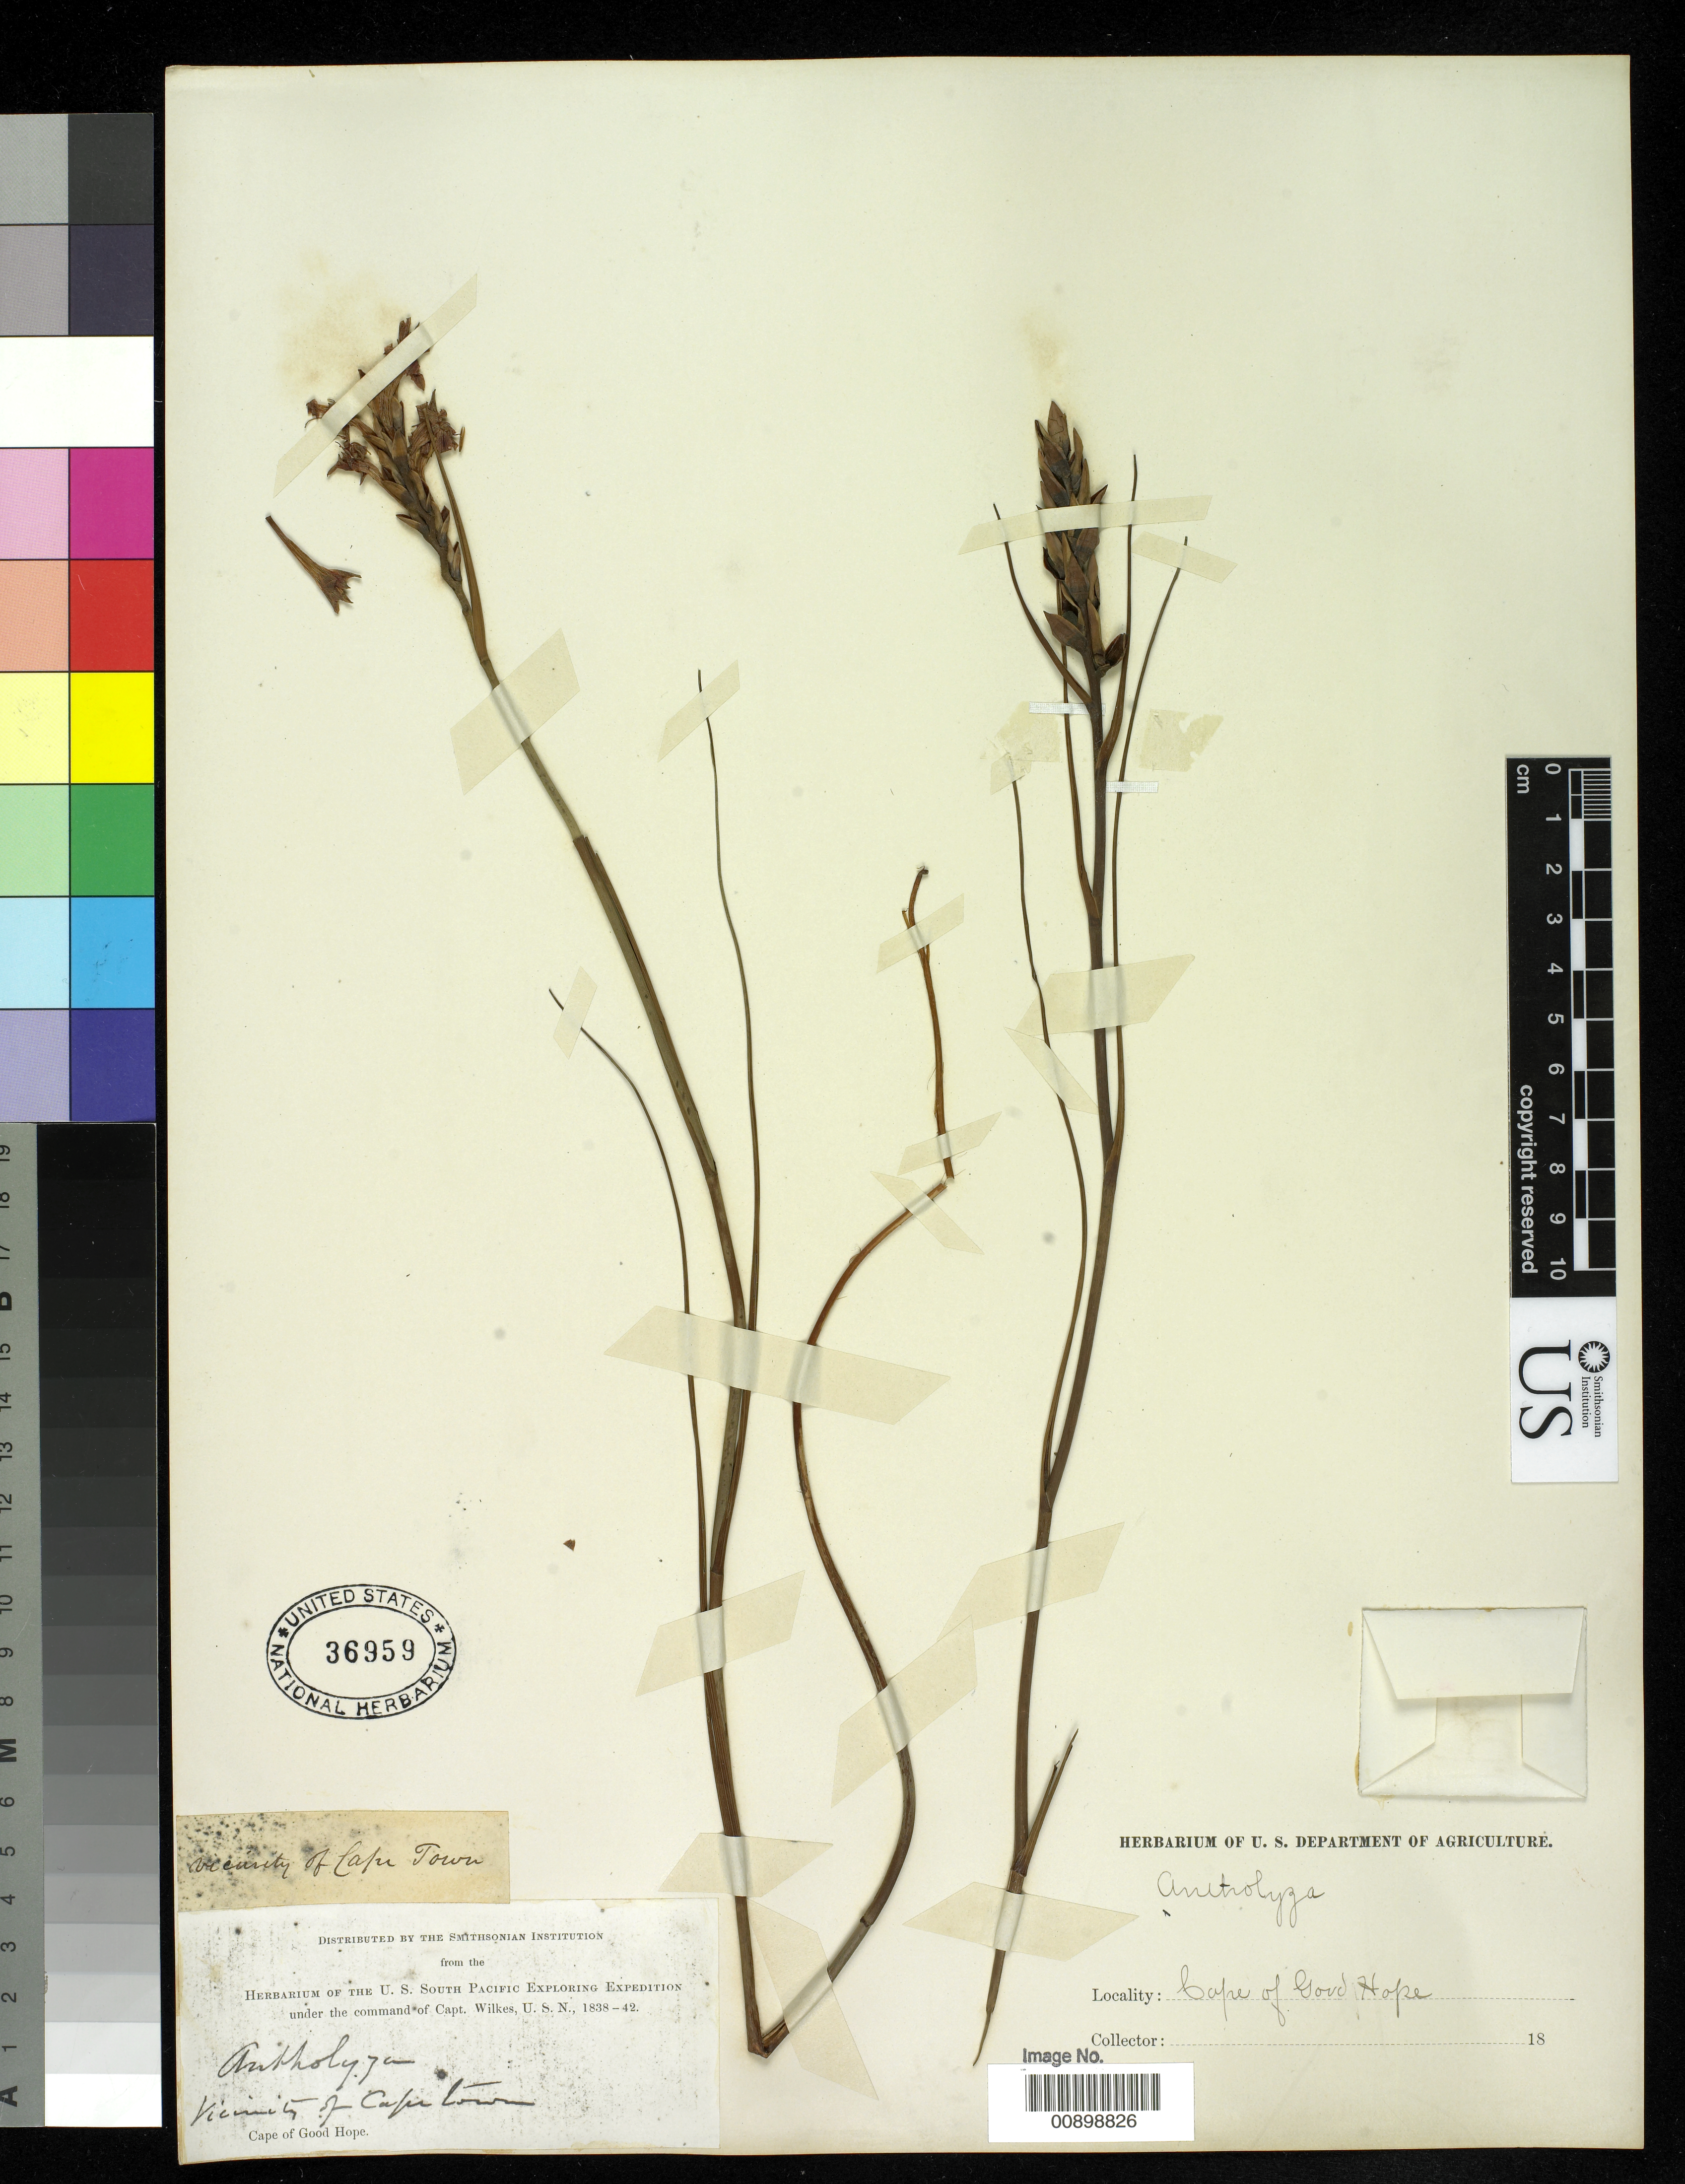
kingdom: Plantae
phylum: Tracheophyta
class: Liliopsida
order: Asparagales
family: Iridaceae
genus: Tritoniopsis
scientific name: Tritoniopsis triticea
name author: (Burm. f.) Goldblatt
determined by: Strong, Mark T., (BOT), Smithsonian Institution - National Museum of Natural History (UNITED STATES)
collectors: Wilkes Explor. Exped.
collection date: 1838/1842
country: South Africa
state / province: Western Cape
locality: Cape of Good Hope. Cape Town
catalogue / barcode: US 36959